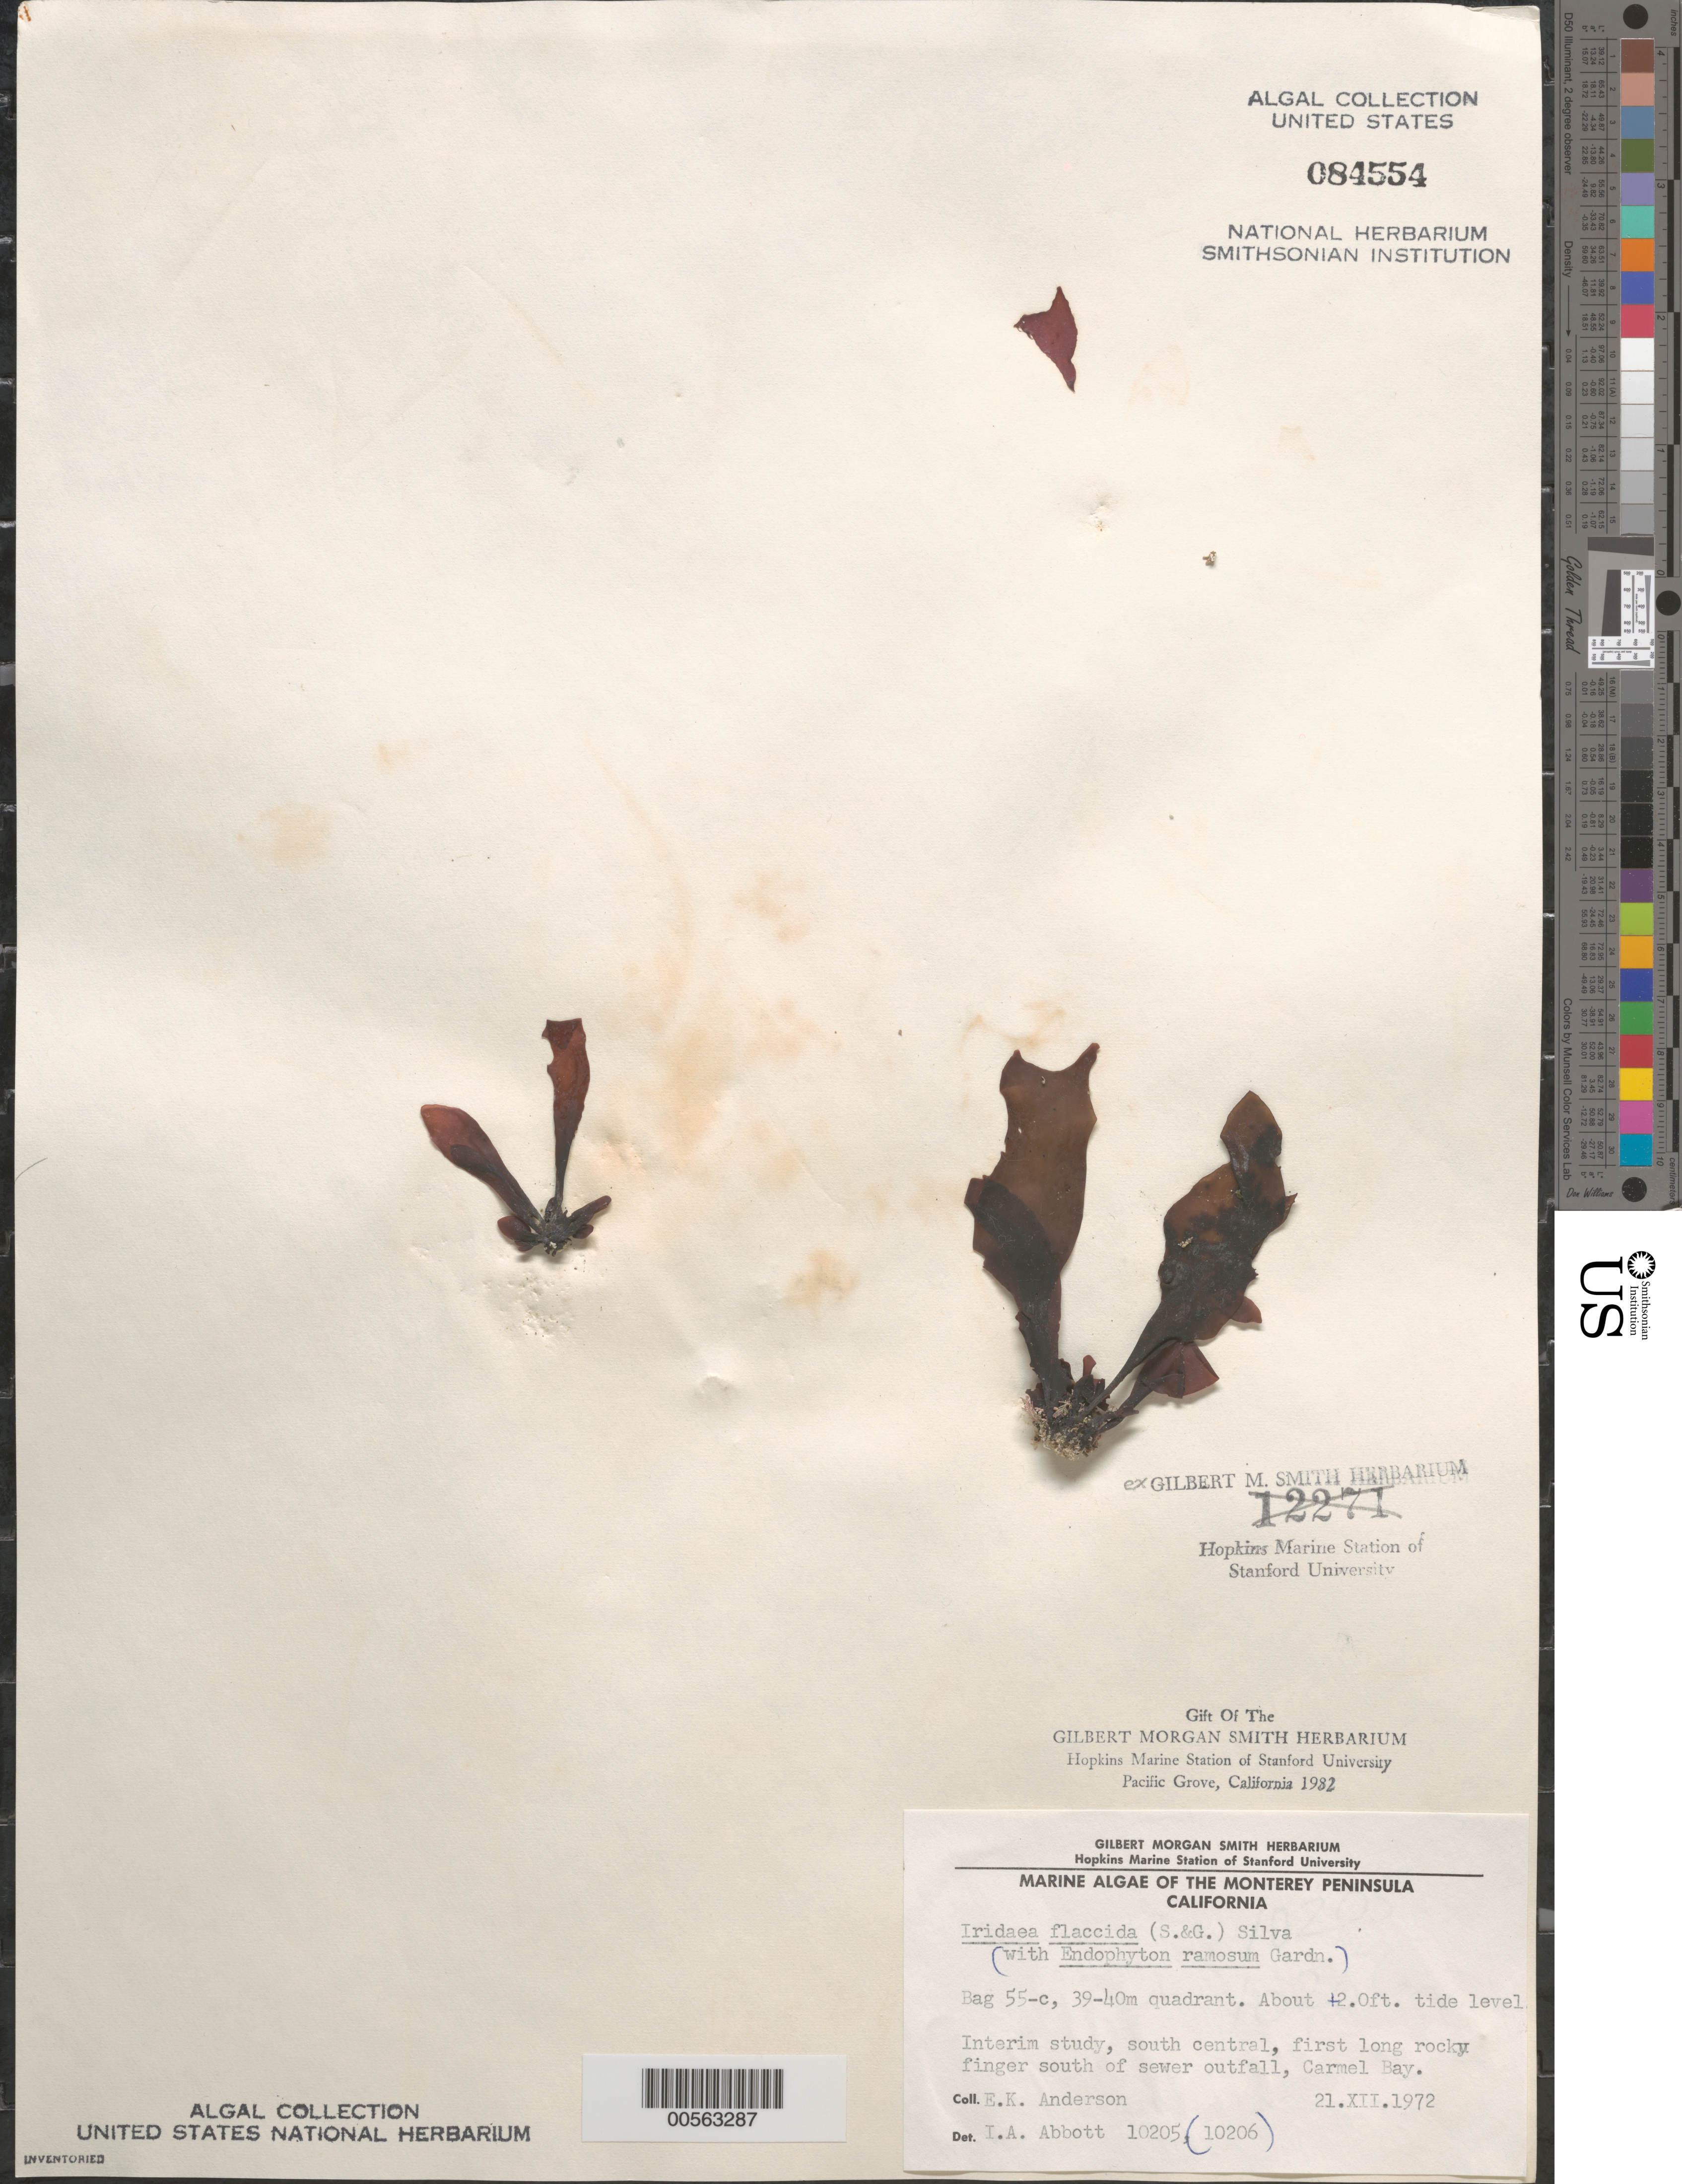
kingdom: Plantae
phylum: Rhodophyta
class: Florideophyceae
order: Gigartinales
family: Gigartinaceae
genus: Mazzaella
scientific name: Mazzaella flaccida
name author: (Setchell & N.L. Gardner) Fredericq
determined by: Algae name updating Project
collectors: E. K. Anderson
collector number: IAA 10205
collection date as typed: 21 Dec 1972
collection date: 1972-12-21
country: United States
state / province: California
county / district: Monterey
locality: Carmel Bay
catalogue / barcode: US 84554